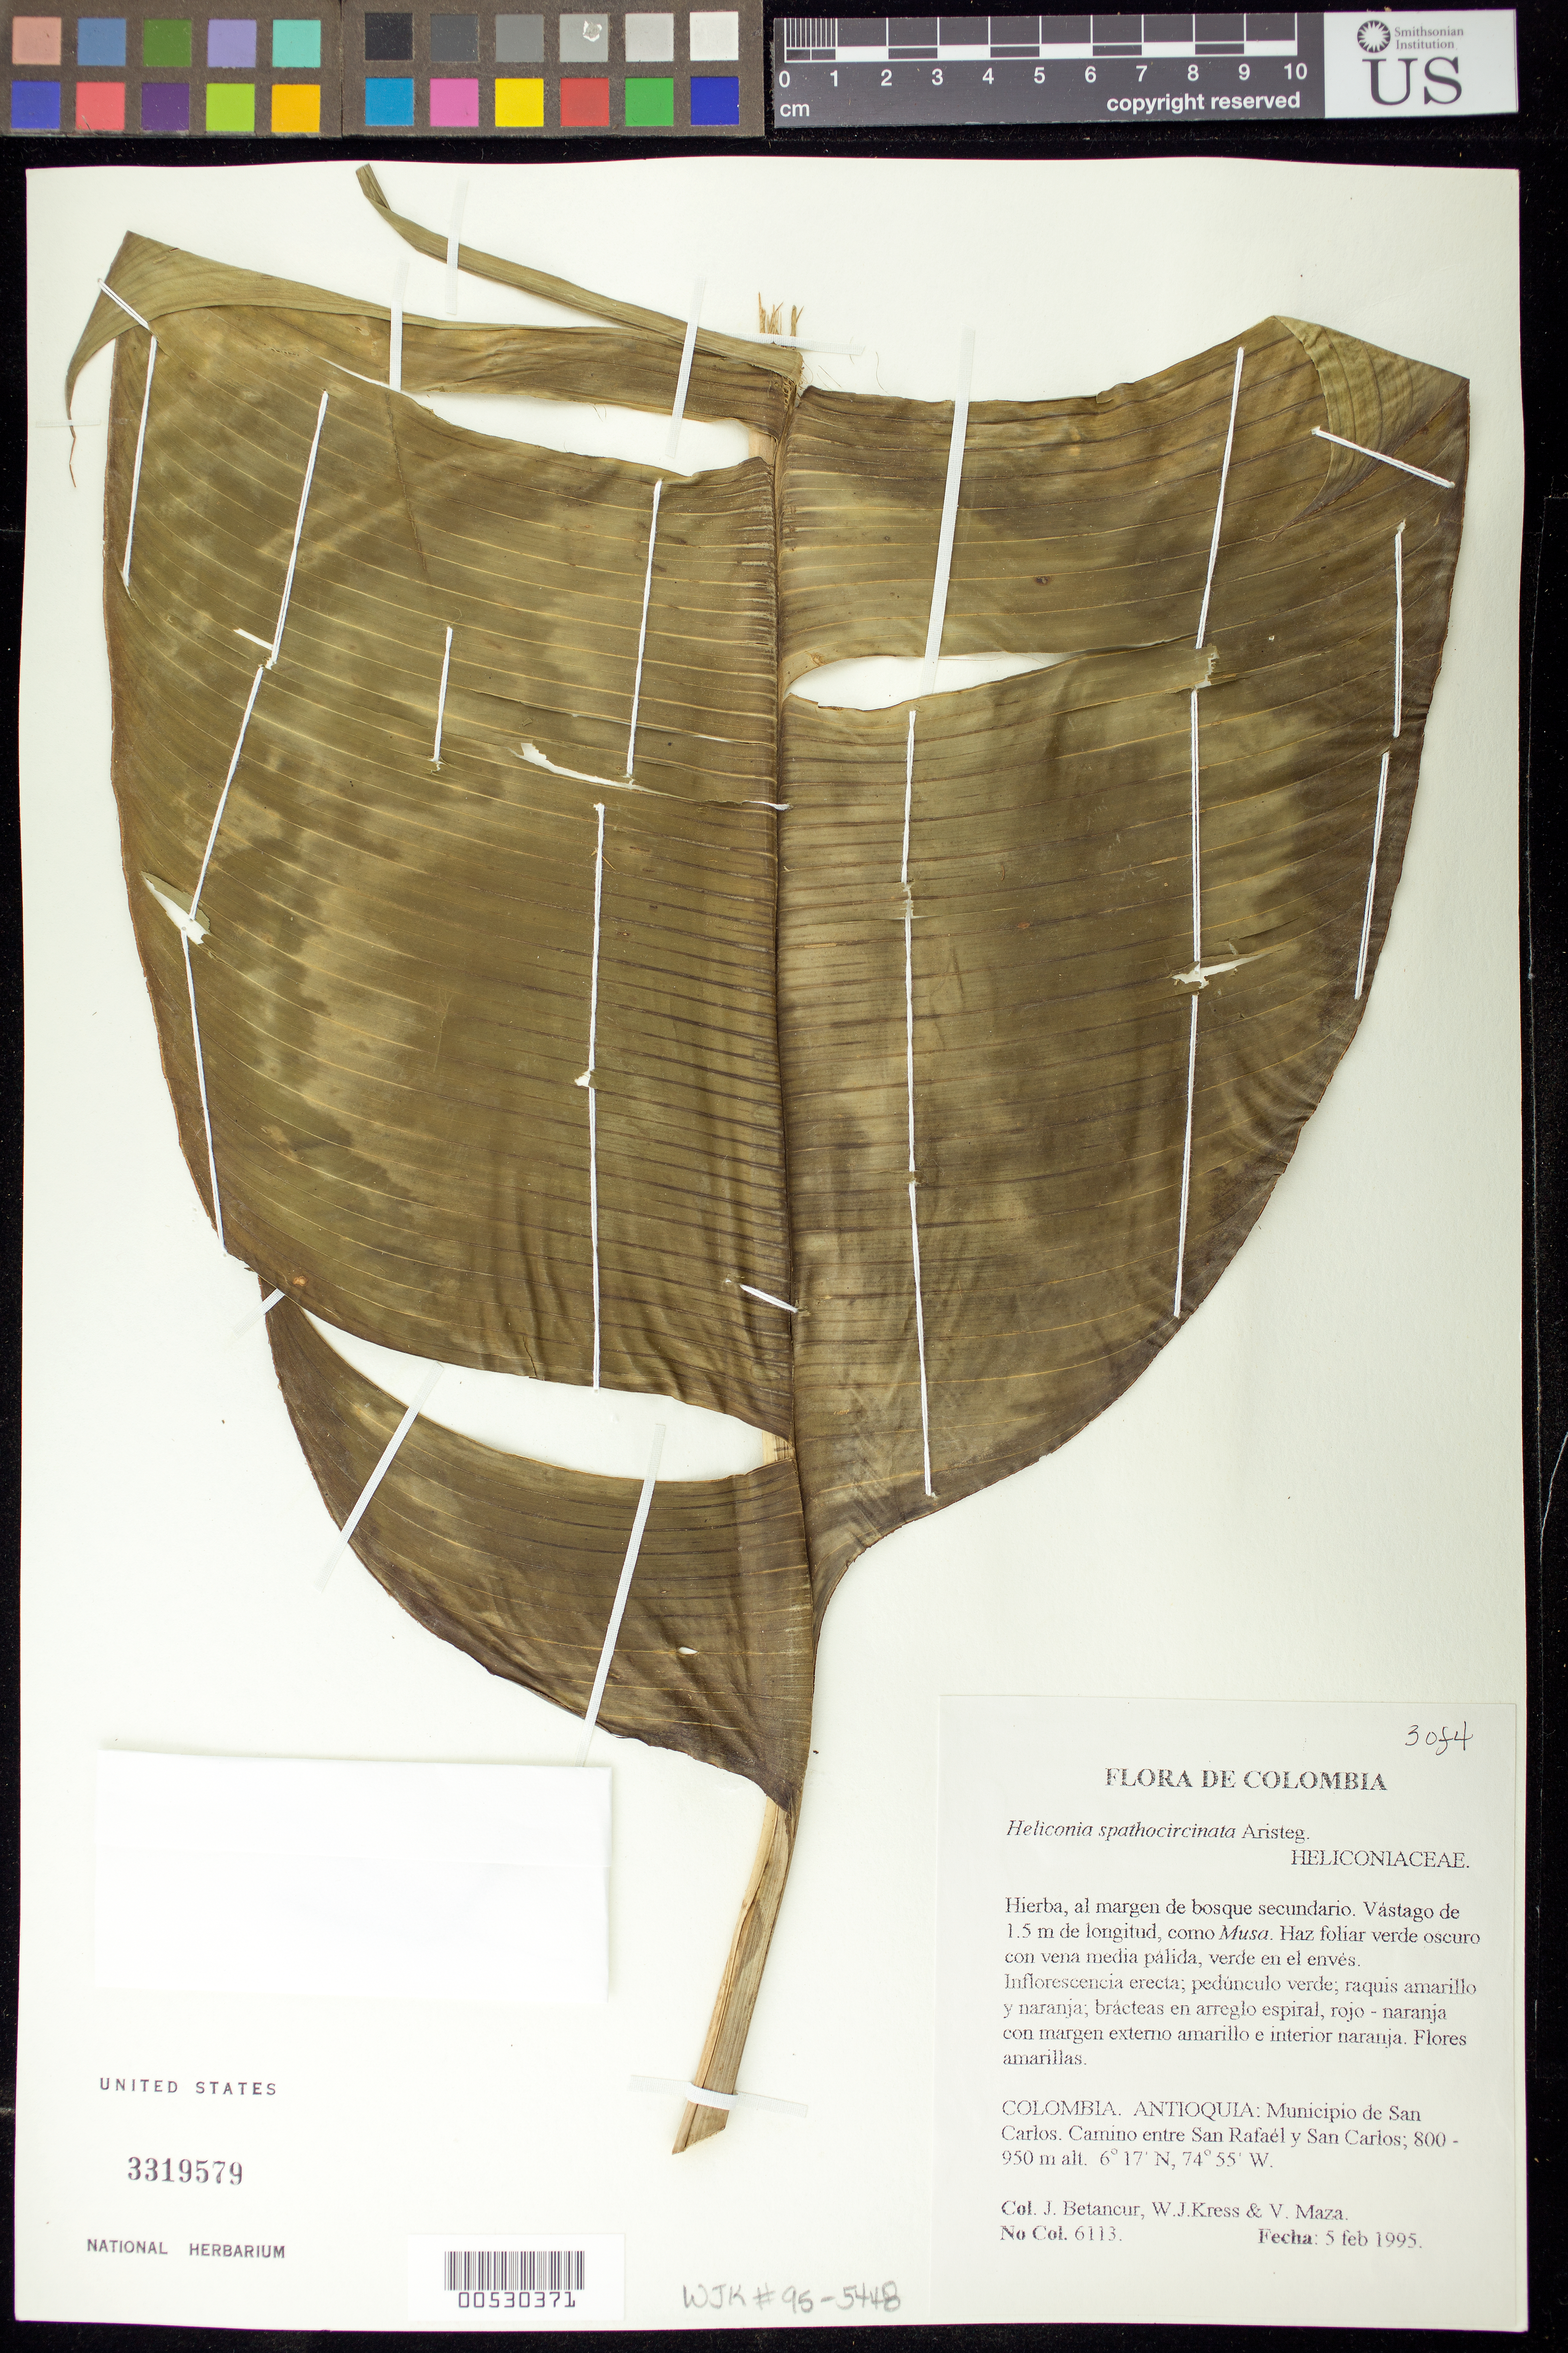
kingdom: Plantae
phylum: Tracheophyta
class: Liliopsida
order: Zingiberales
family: Heliconiaceae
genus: Heliconia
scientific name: Heliconia spathocircinata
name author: Aristeg.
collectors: J. C. Betancur, W. J. Kress & V. Maza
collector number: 6113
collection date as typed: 05 Feb 1995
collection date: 1995-02-05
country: Colombia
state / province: Antioquia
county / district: San Carlos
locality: Road between San Rafael and San Carlos, km from San Rafael.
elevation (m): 800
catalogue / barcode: US 3319579